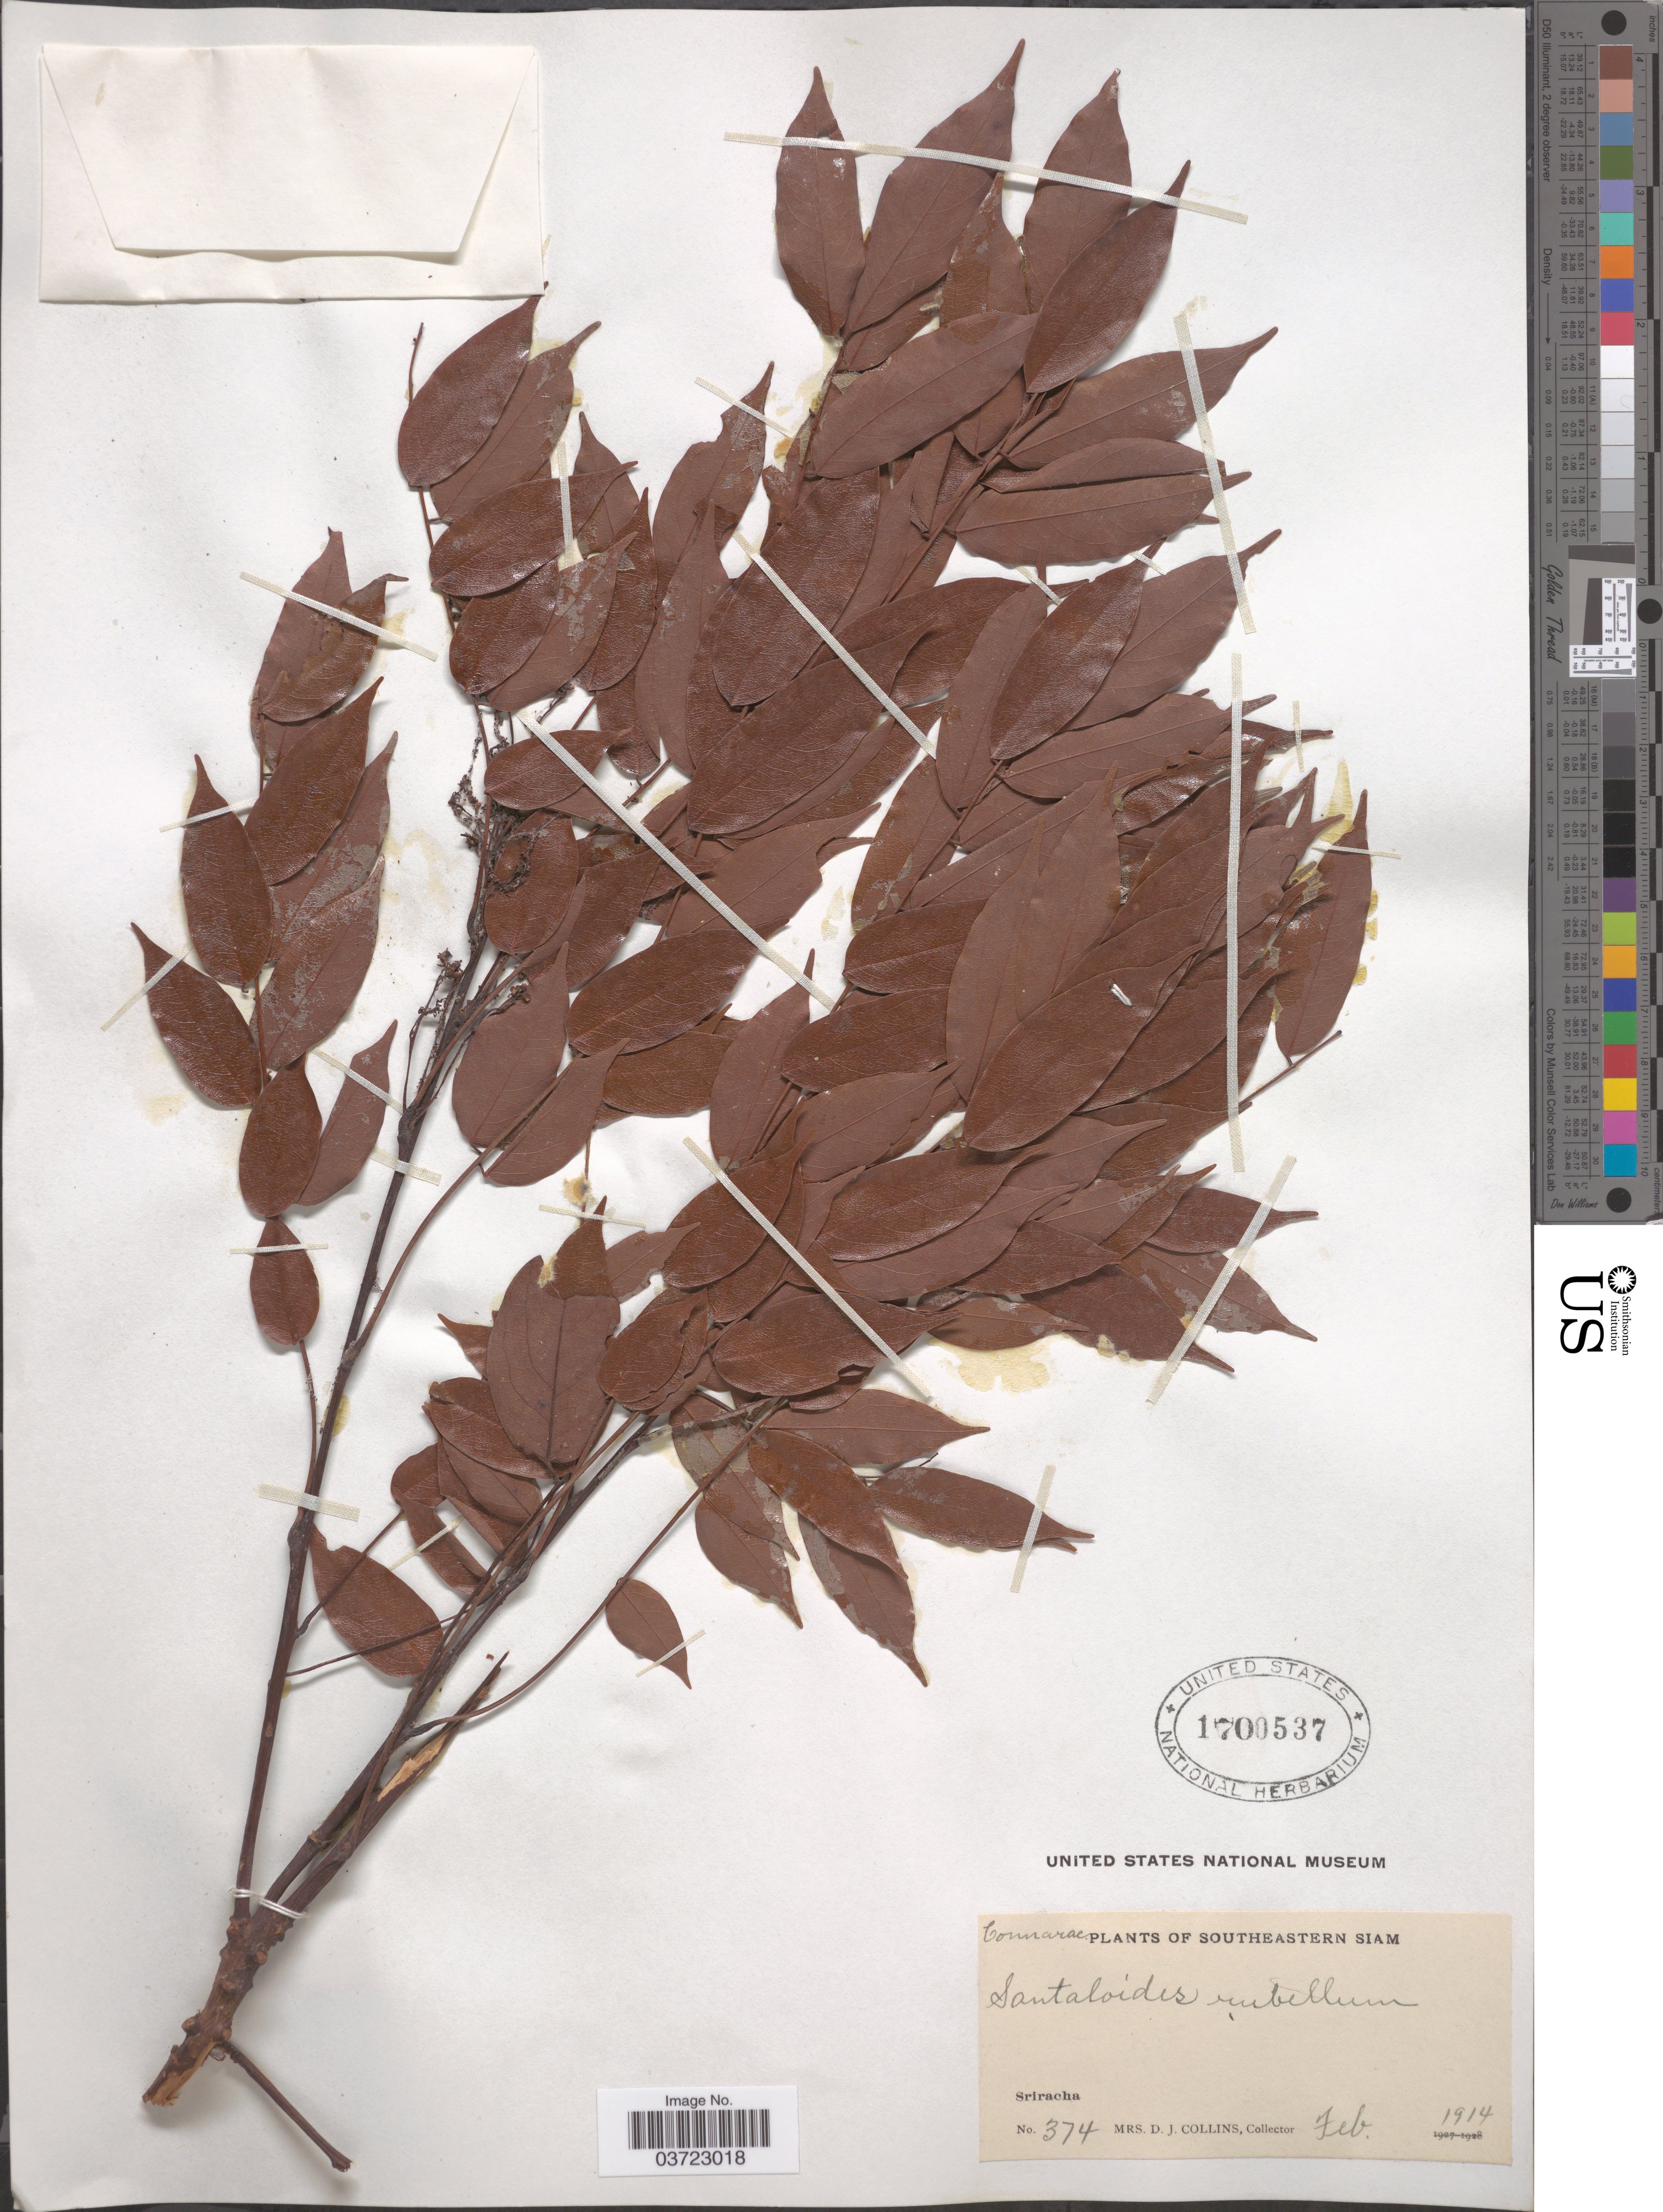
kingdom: Plantae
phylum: Tracheophyta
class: Magnoliopsida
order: Oxalidales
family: Connaraceae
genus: Rourea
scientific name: Rourea minor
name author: (Gaertn.) Leenh.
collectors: Mrs. D. J. Collins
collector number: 374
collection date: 1914-02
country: Thailand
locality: Southeastern Siam. Sriracha.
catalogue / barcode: US 1700537